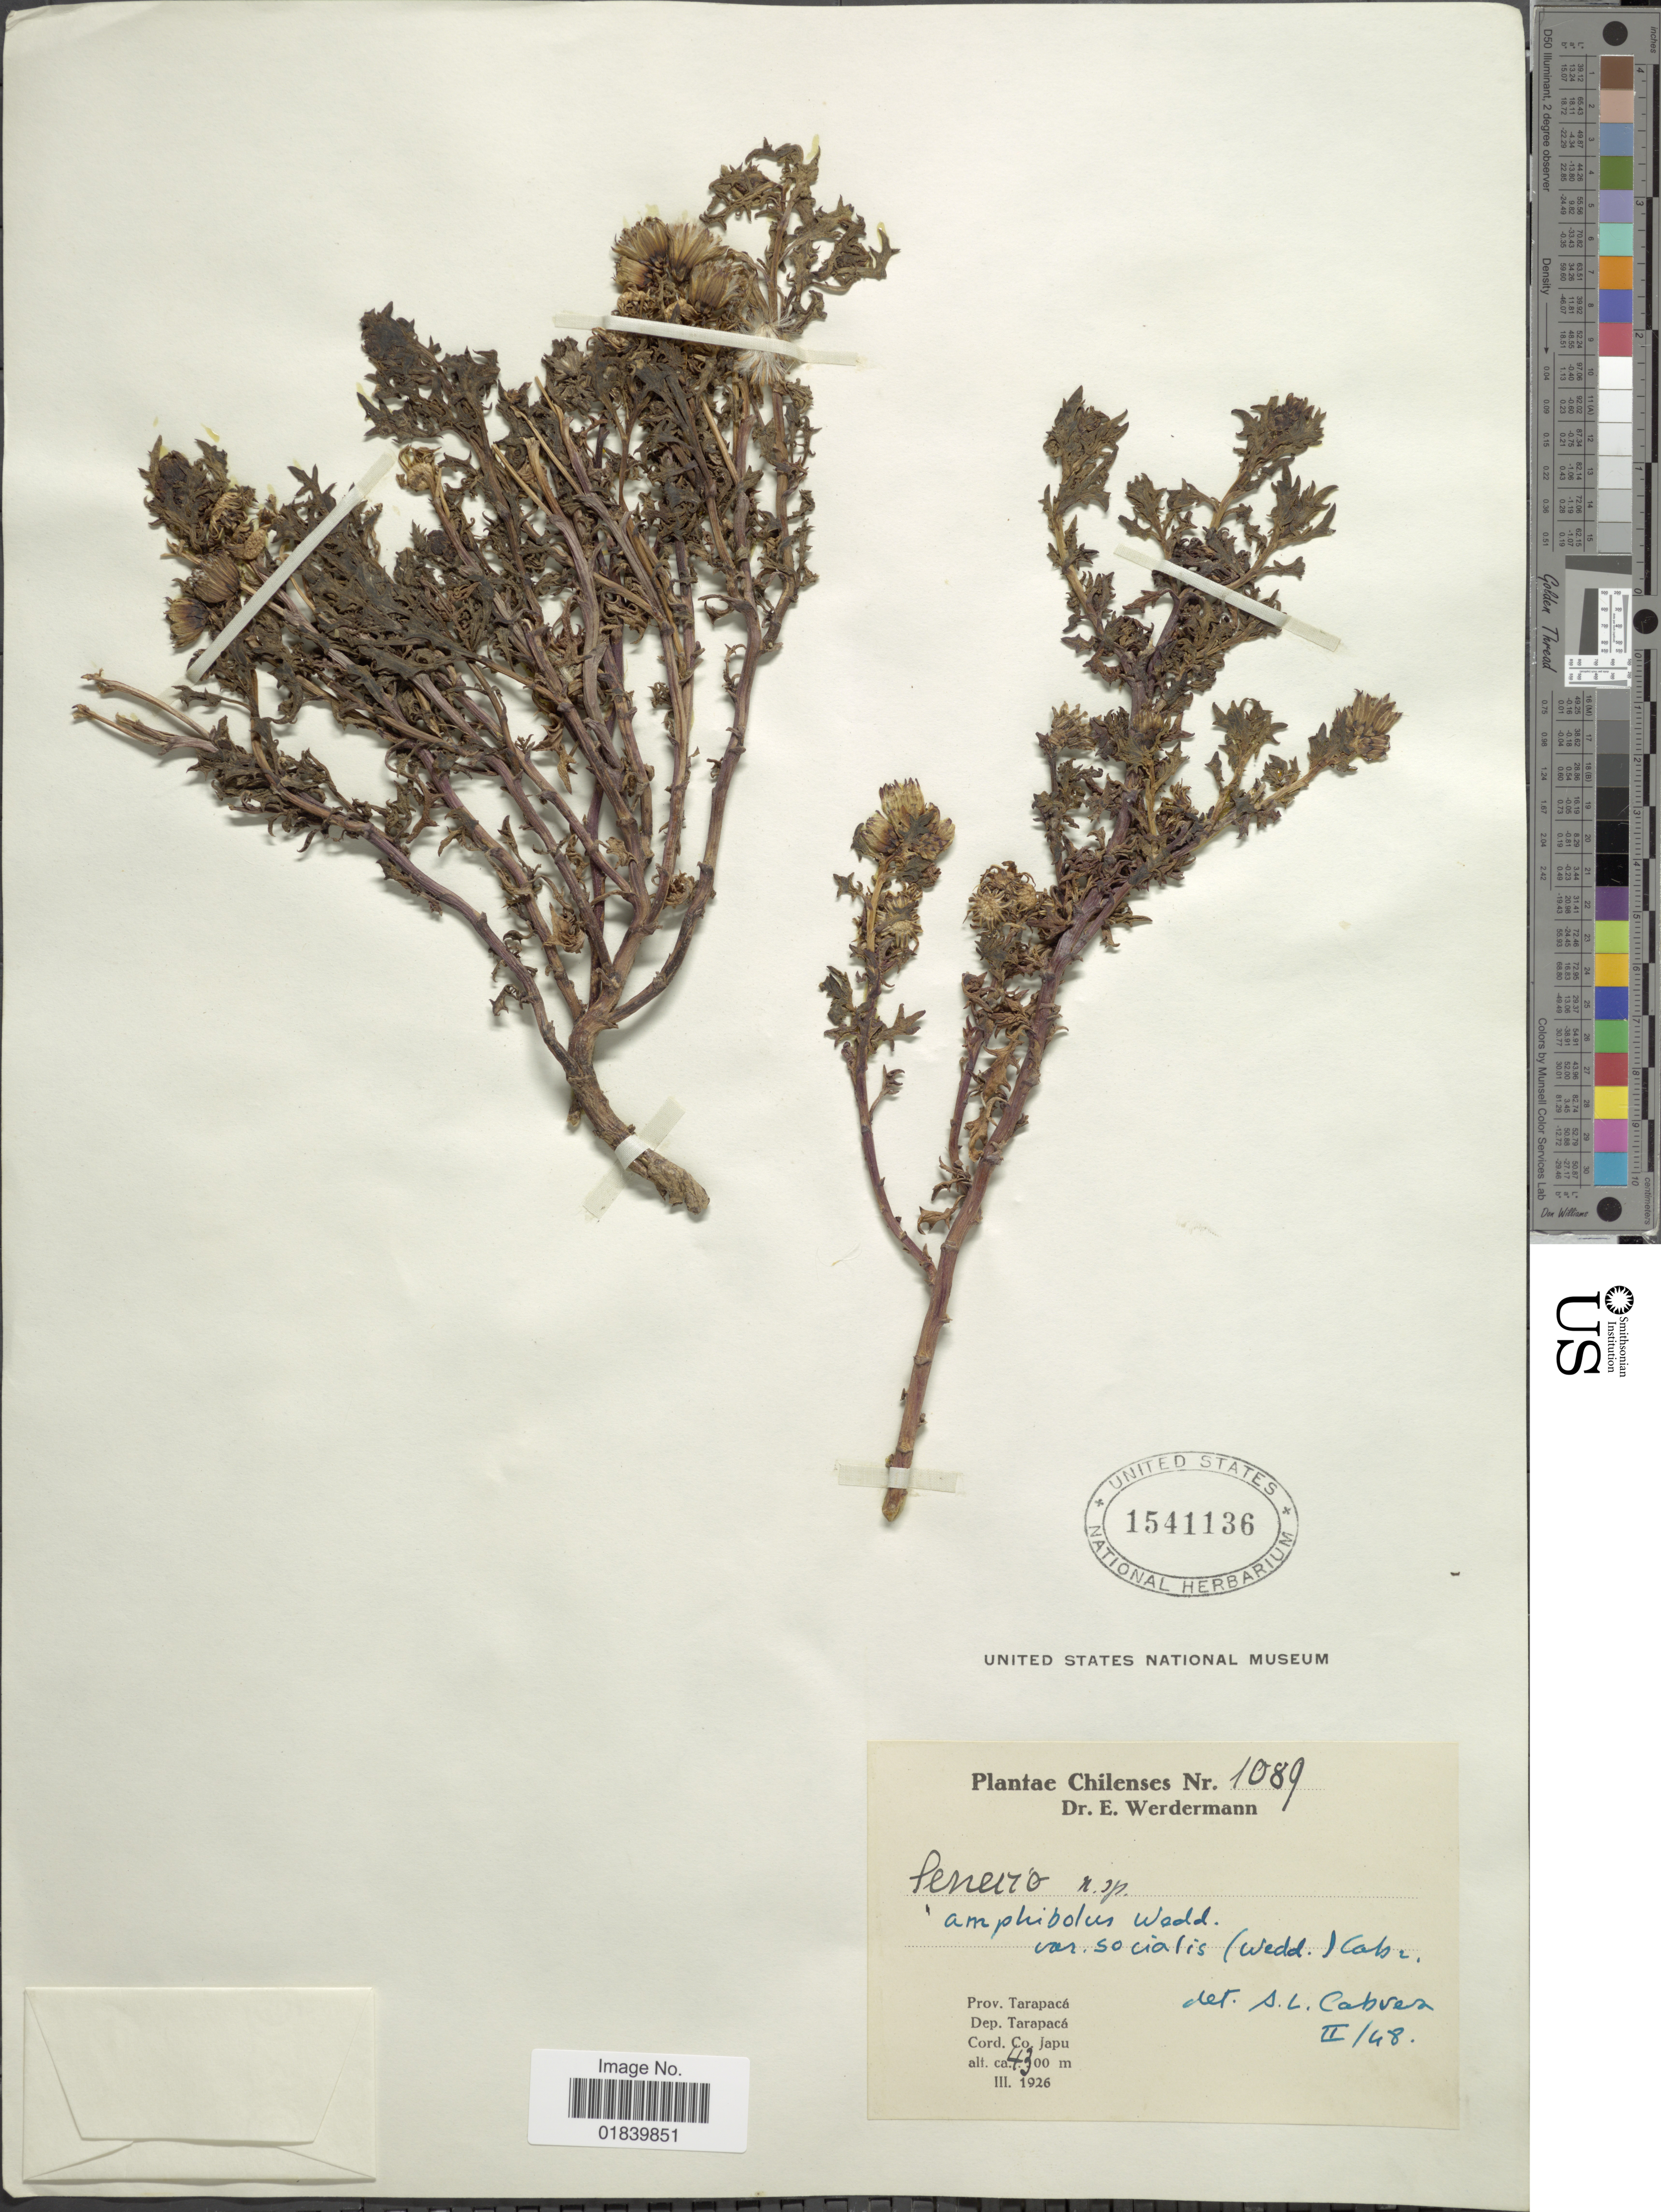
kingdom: Plantae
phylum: Tracheophyta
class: Magnoliopsida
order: Asterales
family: Asteraceae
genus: Senecio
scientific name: Senecio kolenatianus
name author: C.A. Mey.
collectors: E. Werdermann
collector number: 1089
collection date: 1926-03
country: Chile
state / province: Tarapacá (I)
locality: Chilenses, Prov. Tarapaca. Dep. Tarapaca. Cord. Co. Japu.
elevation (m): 4300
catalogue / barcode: US 1541136